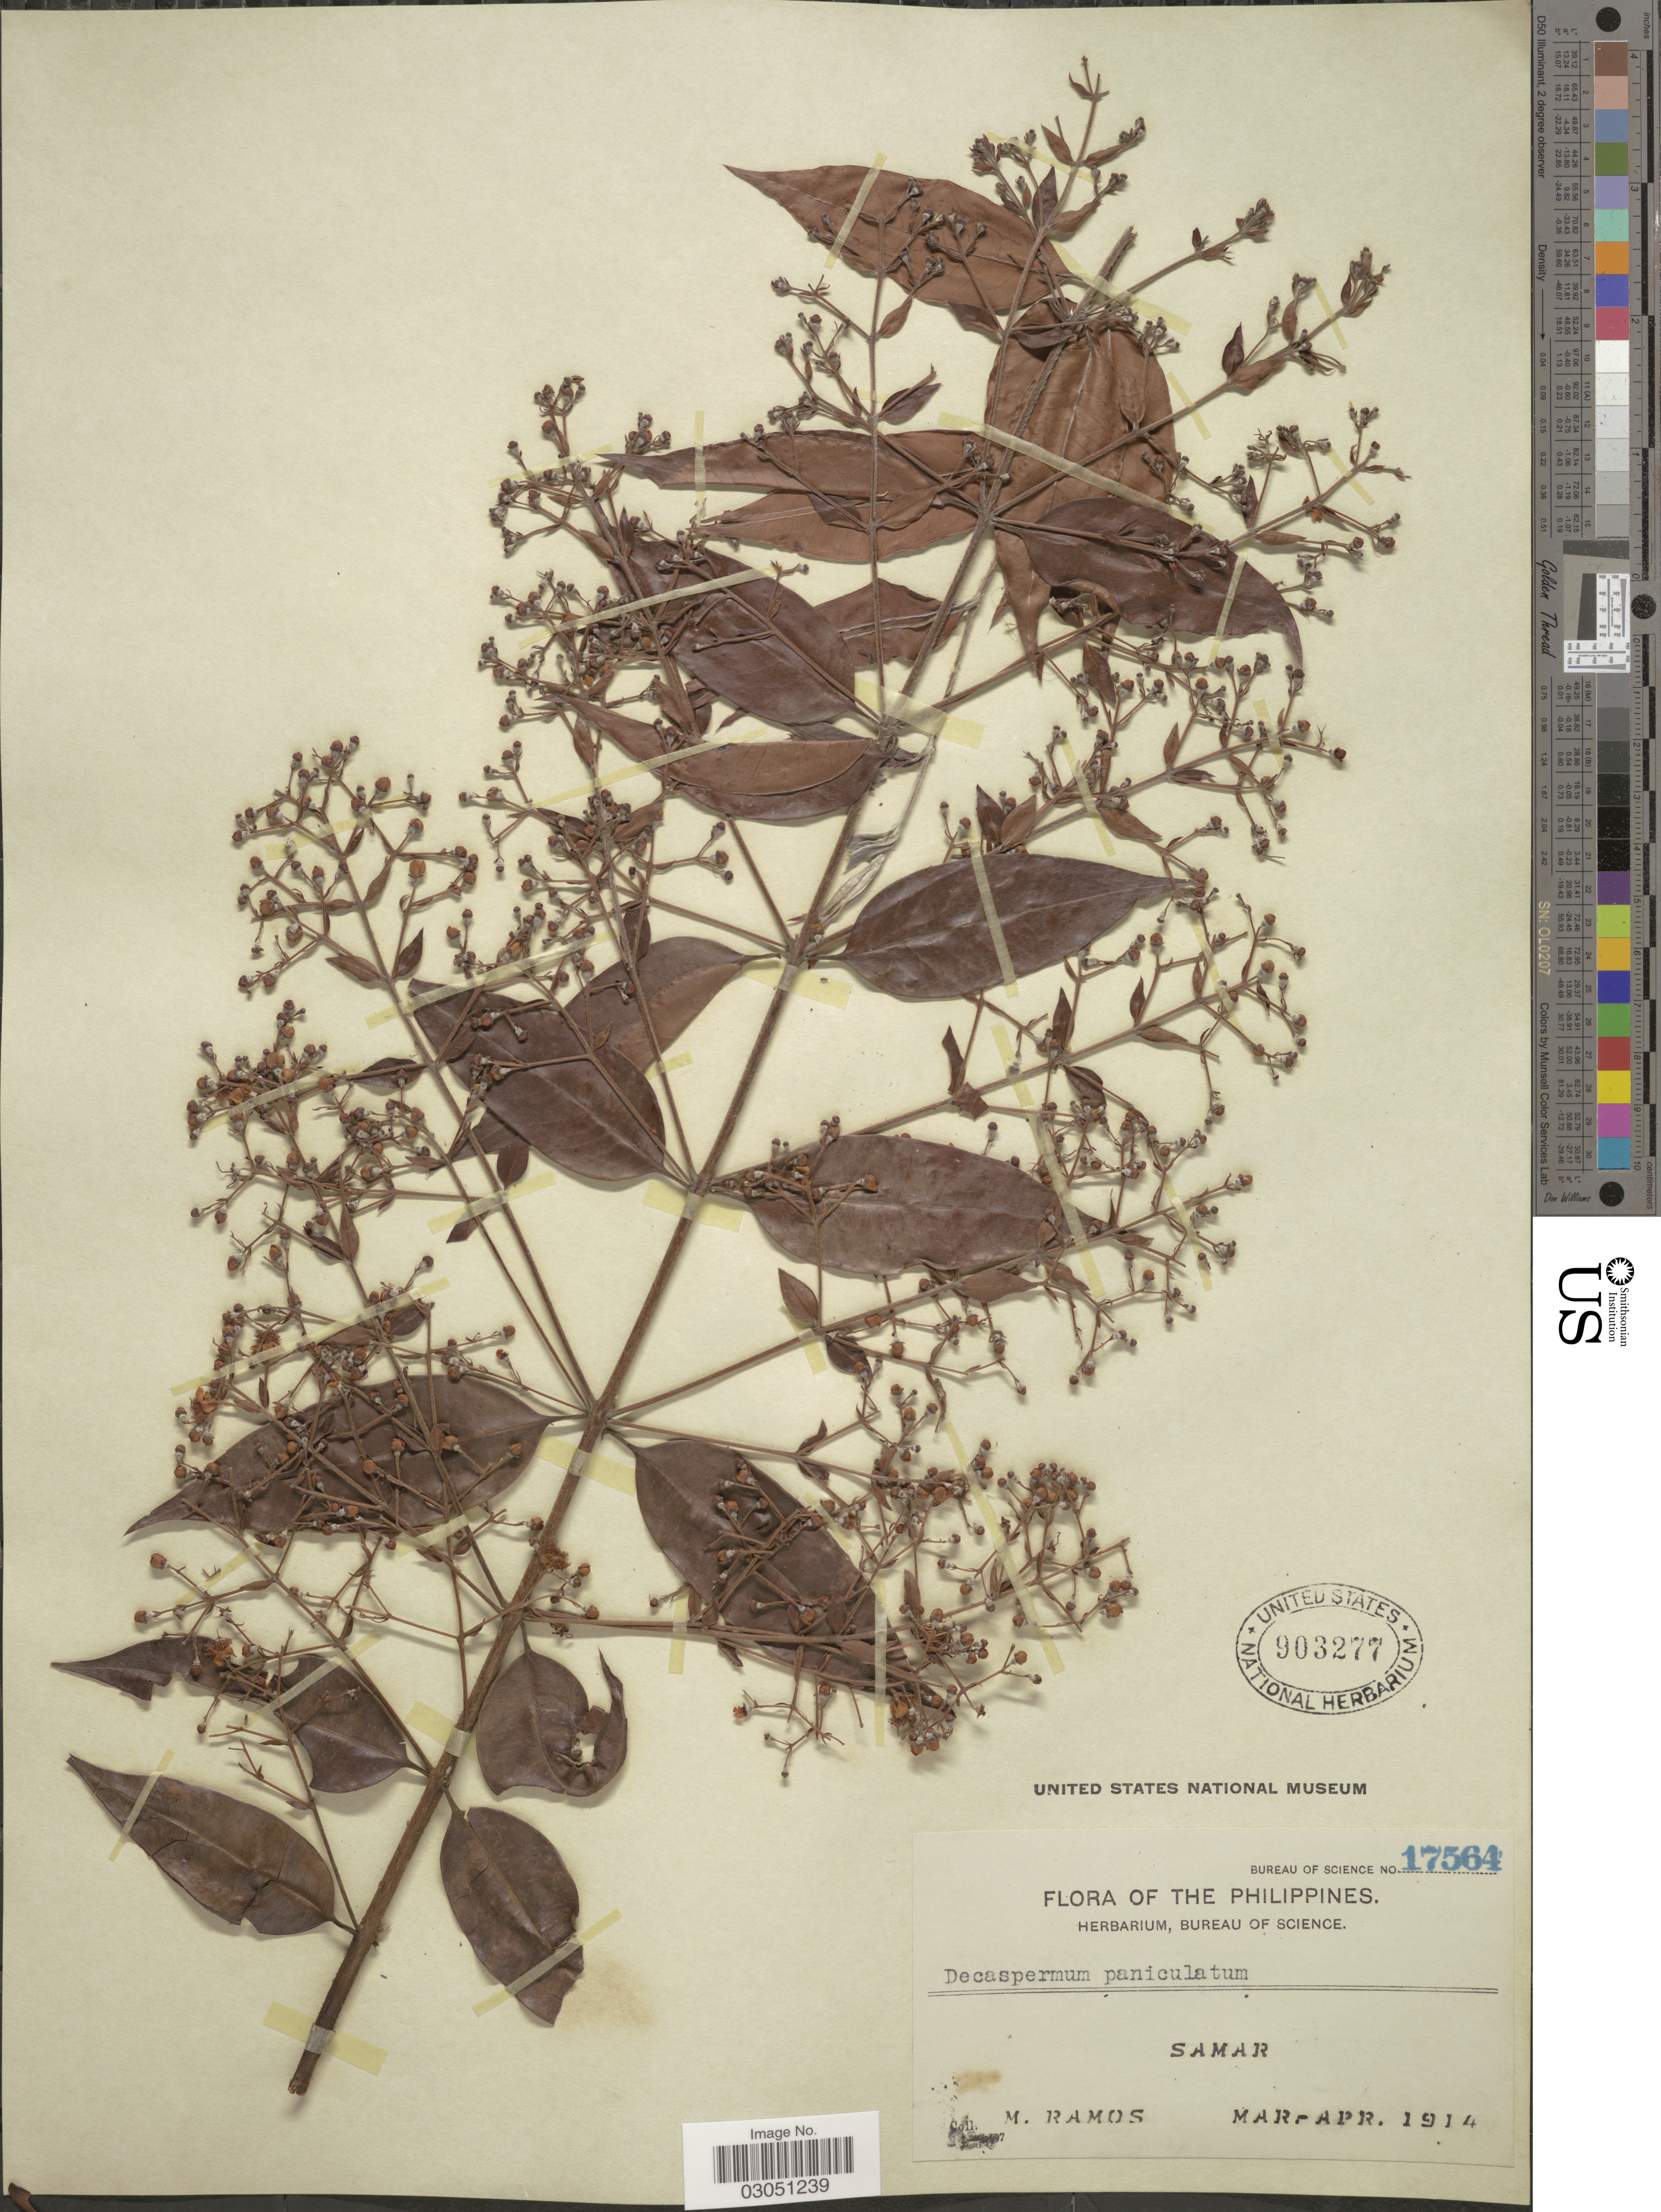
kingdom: Plantae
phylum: Tracheophyta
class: Magnoliopsida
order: Myrtales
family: Myrtaceae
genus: Decaspermum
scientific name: Decaspermum blancoi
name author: Vidal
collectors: M. Ramos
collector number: Bureau of science 17564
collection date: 1914-03/1914-04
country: Philippines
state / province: Eastern Visayas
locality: Samar.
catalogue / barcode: US 903277